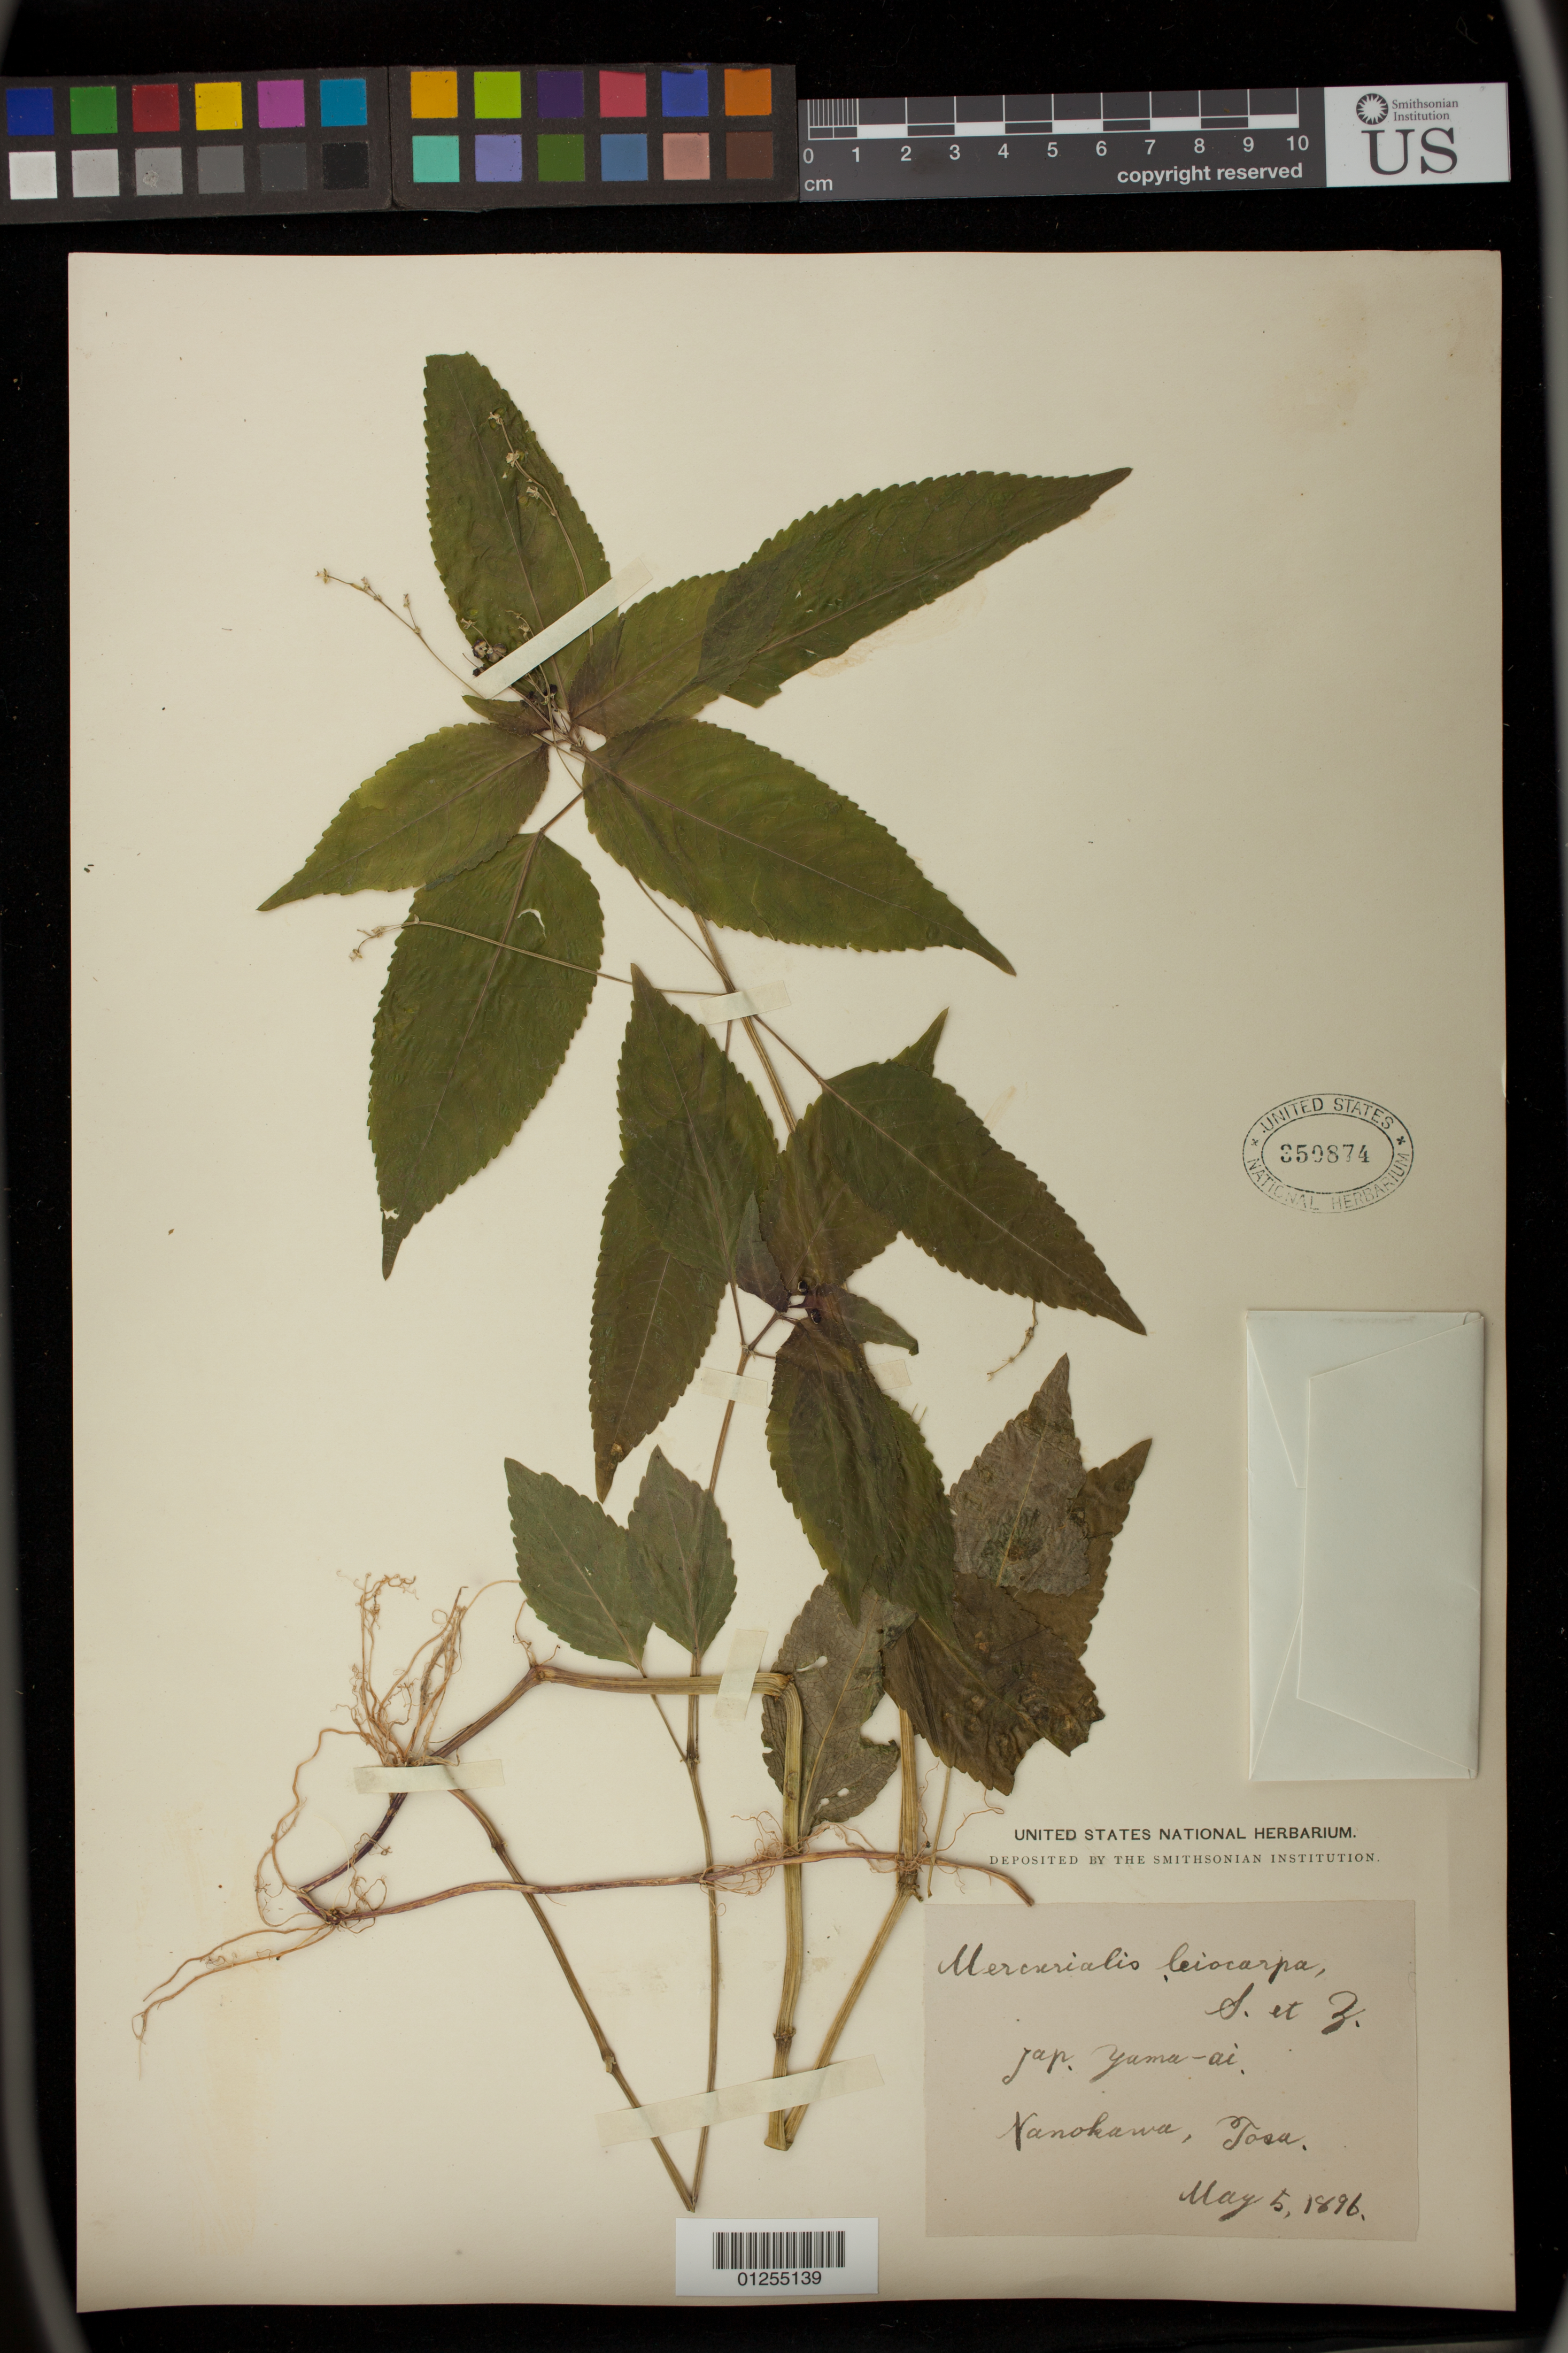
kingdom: Plantae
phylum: Tracheophyta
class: Magnoliopsida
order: Malpighiales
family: Euphorbiaceae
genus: Mercurialis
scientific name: Mercurialis leiocarpa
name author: Siebold & Zucc.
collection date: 1896-05-05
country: Japan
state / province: Koti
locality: Tosa City,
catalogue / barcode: US 350874